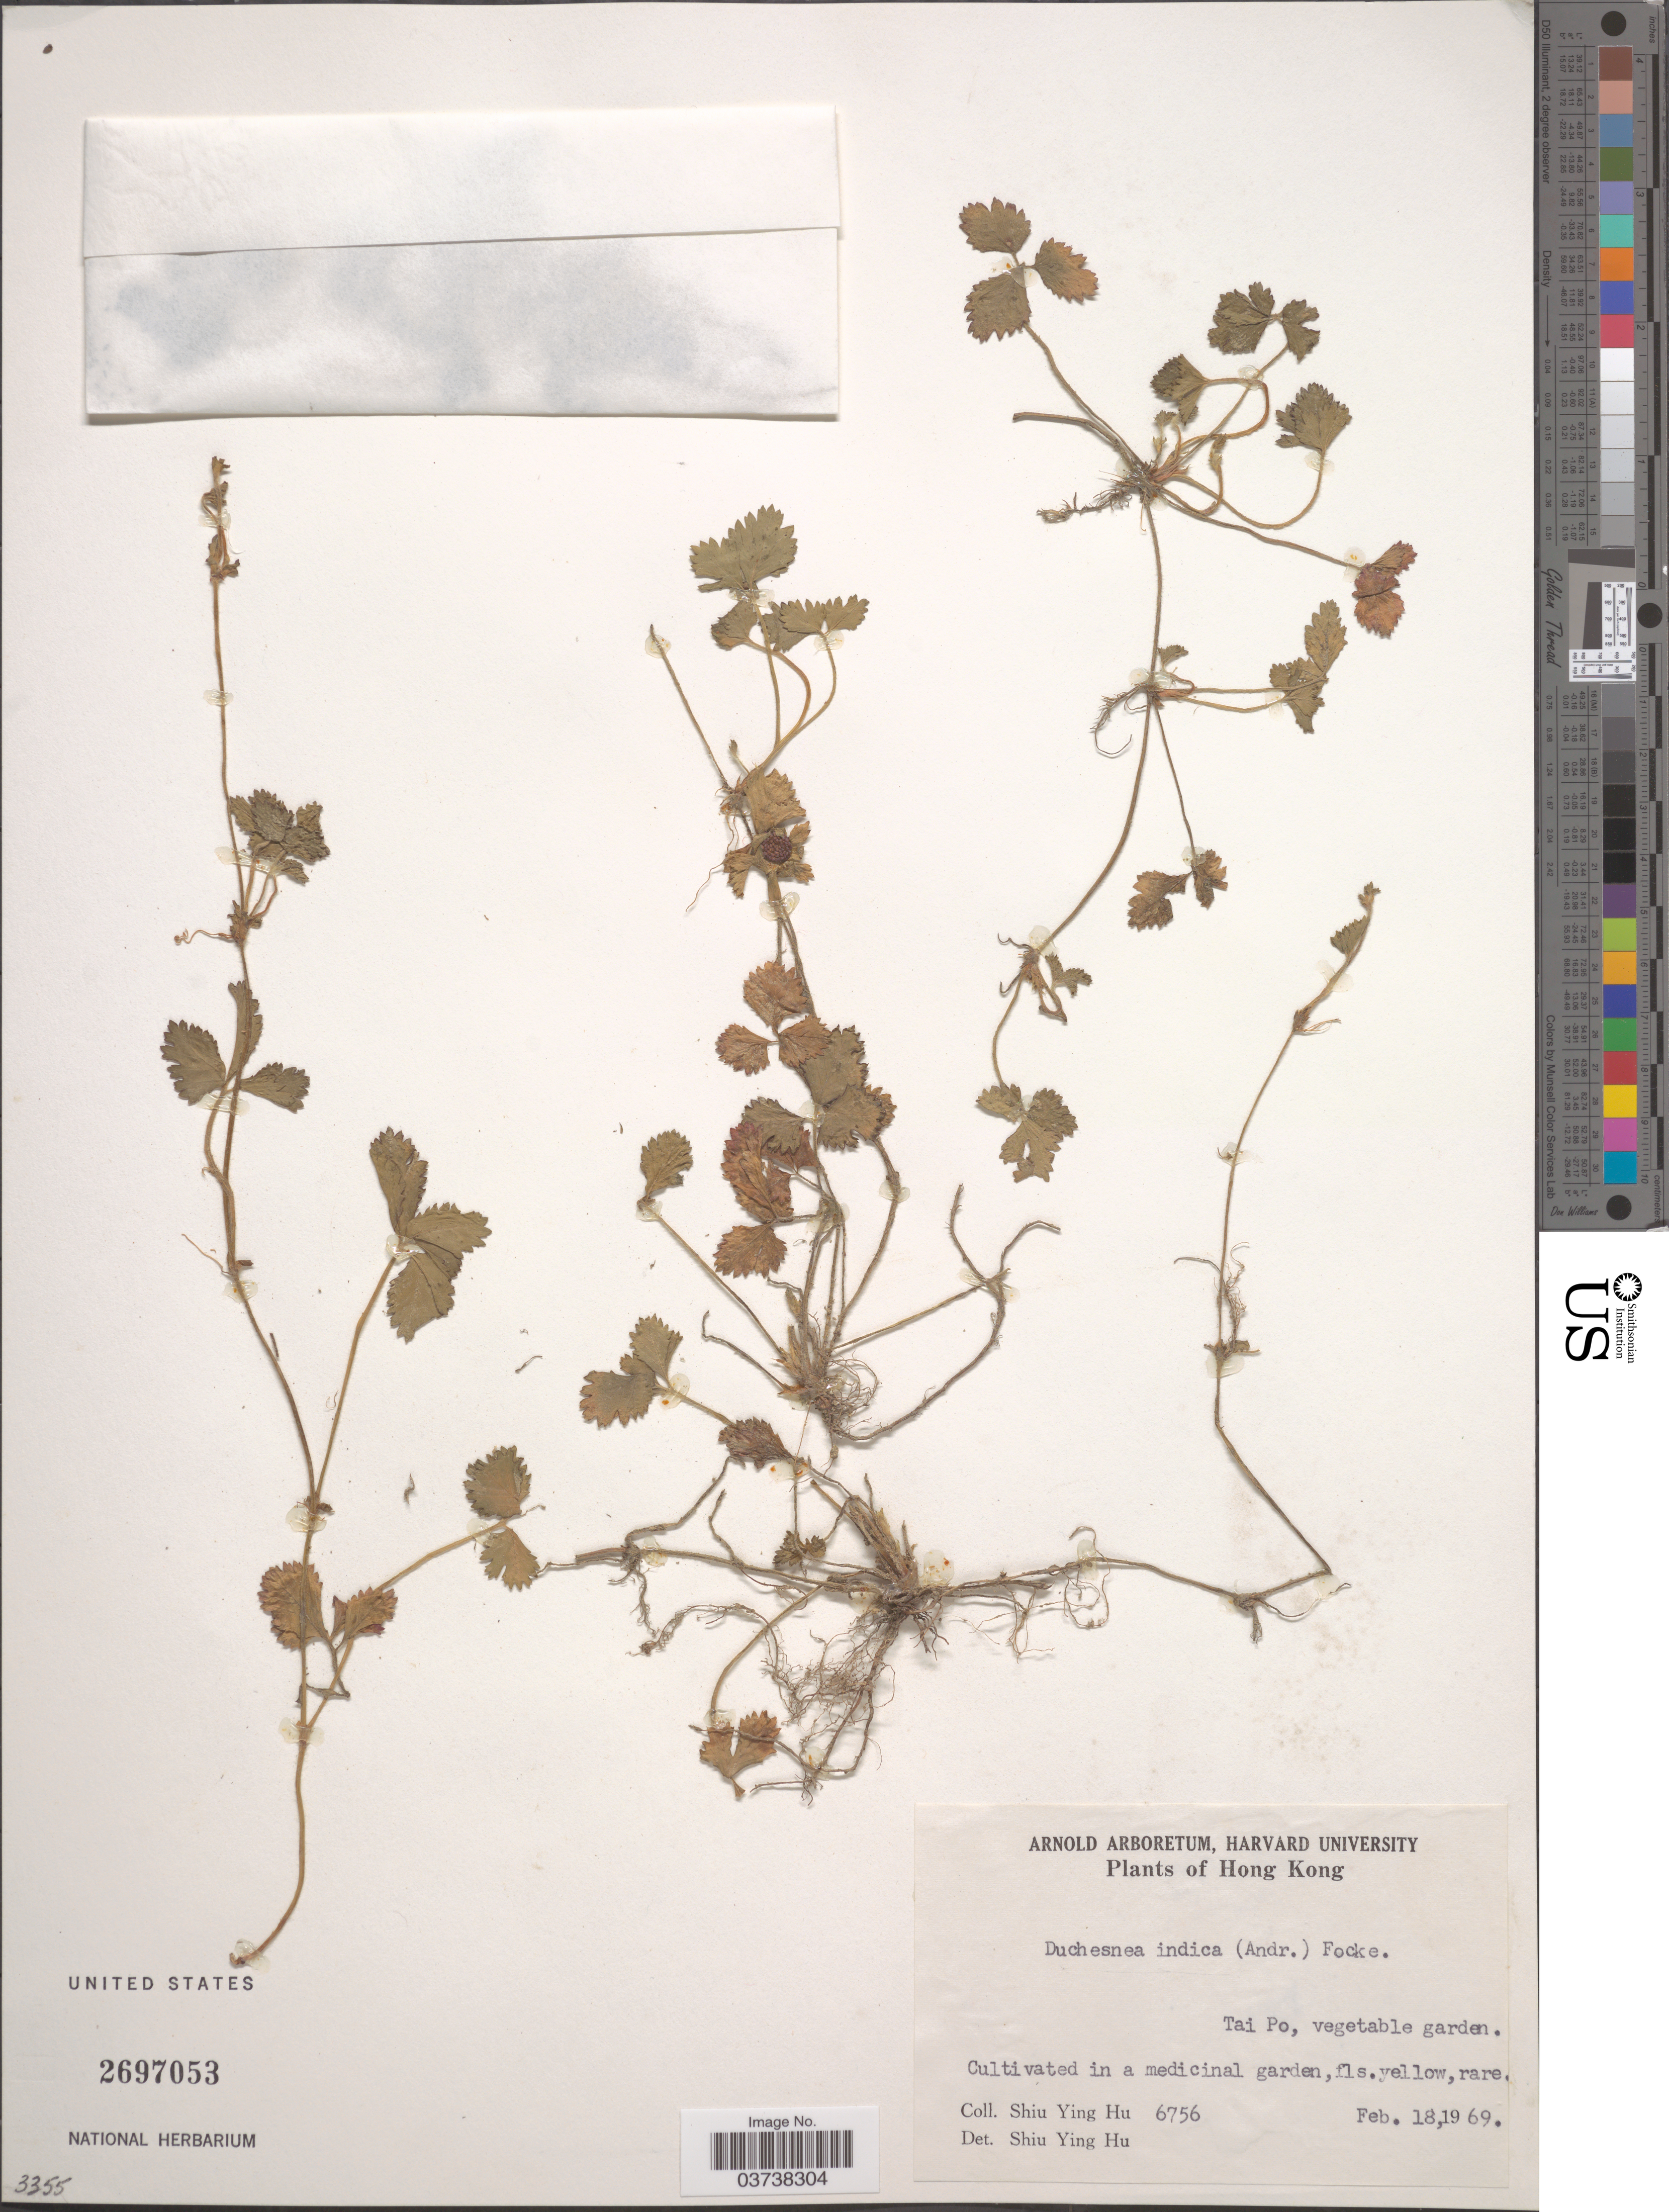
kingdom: Plantae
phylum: Tracheophyta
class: Magnoliopsida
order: Rosales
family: Rosaceae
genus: Potentilla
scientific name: Potentilla indica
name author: (Andrews) Th. Wolf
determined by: Strong, Mark T., (BOT), Smithsonian Institution - National Museum of Natural History (UNITED STATES)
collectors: S. Y. Hu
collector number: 6756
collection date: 1969-02-18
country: China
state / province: Hong Kong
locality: Tai Po, vegetable garden. In a medicinal garden.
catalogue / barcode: US 2697053